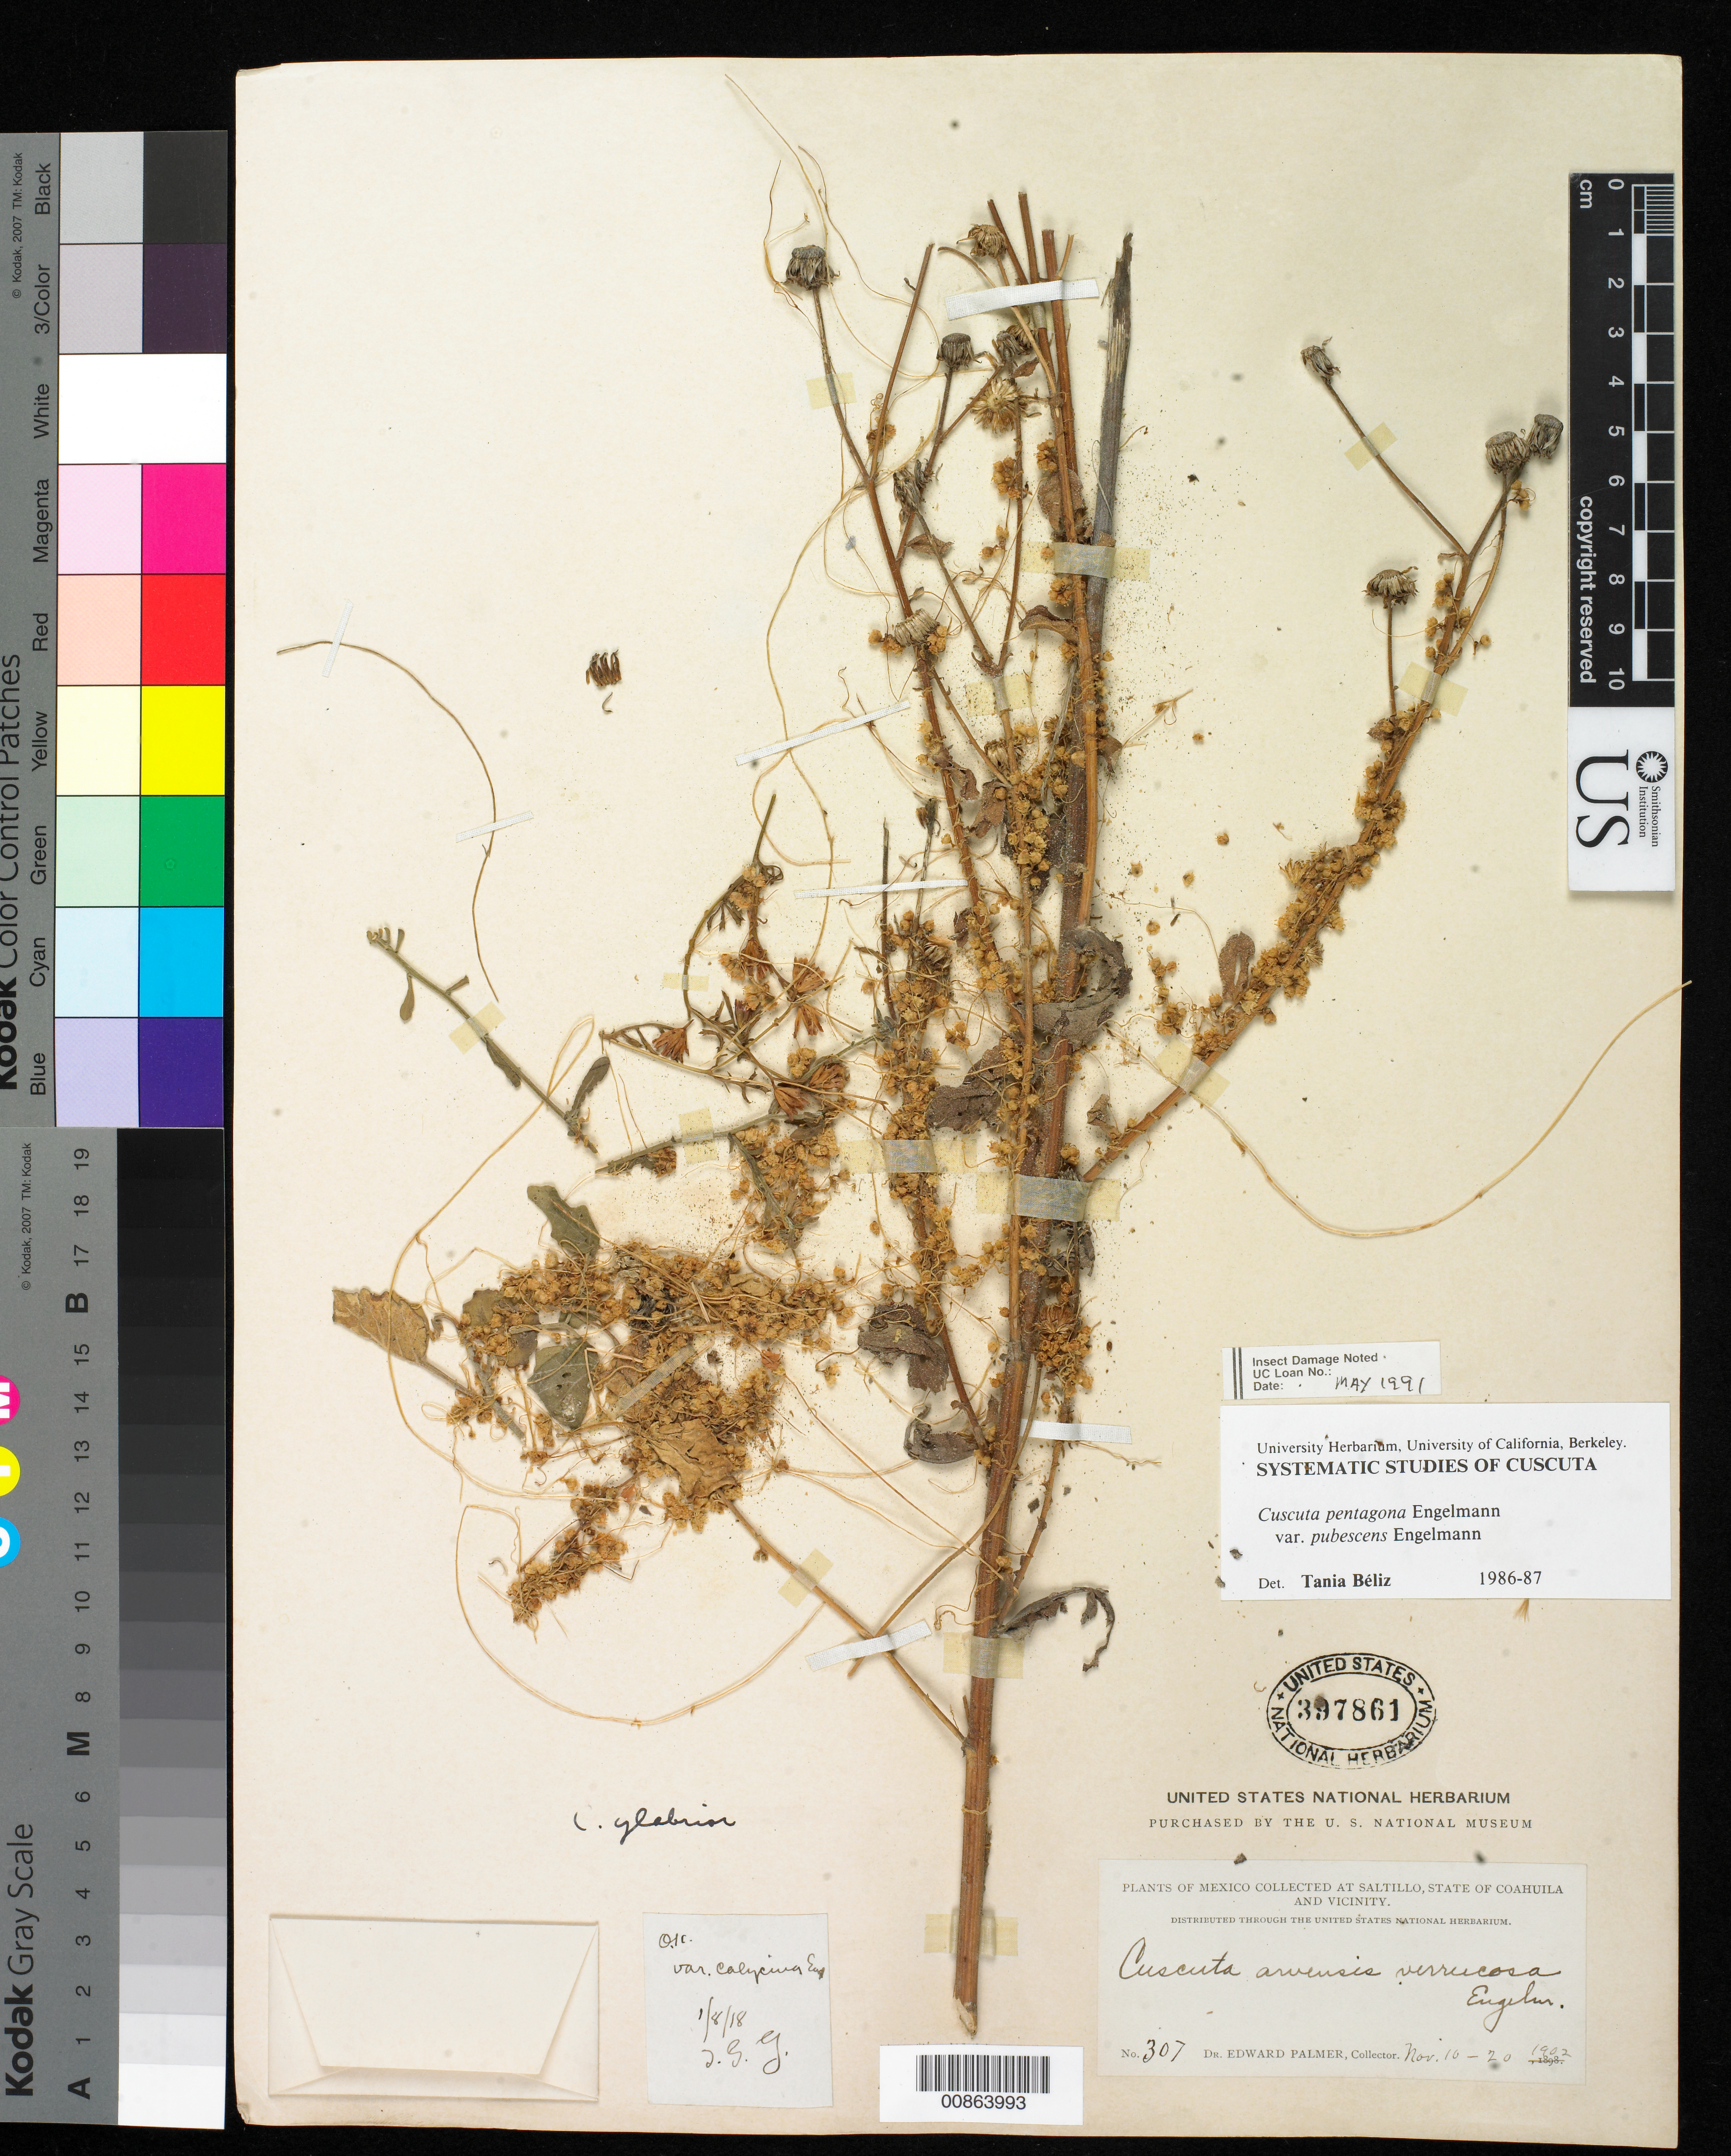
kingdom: Plantae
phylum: Tracheophyta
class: Magnoliopsida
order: Solanales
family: Convolvulaceae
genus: Cuscuta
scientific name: Cuscuta pentagona var. pubescens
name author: (Engelm.) Yunck.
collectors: E. Palmer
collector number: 307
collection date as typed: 10 Nov 1902 to 20 Nov 1902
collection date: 1902-11-10/1902-11-20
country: Mexico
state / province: Coahuila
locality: Saltillo, Coahuila and vicinity.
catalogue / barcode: US 397861